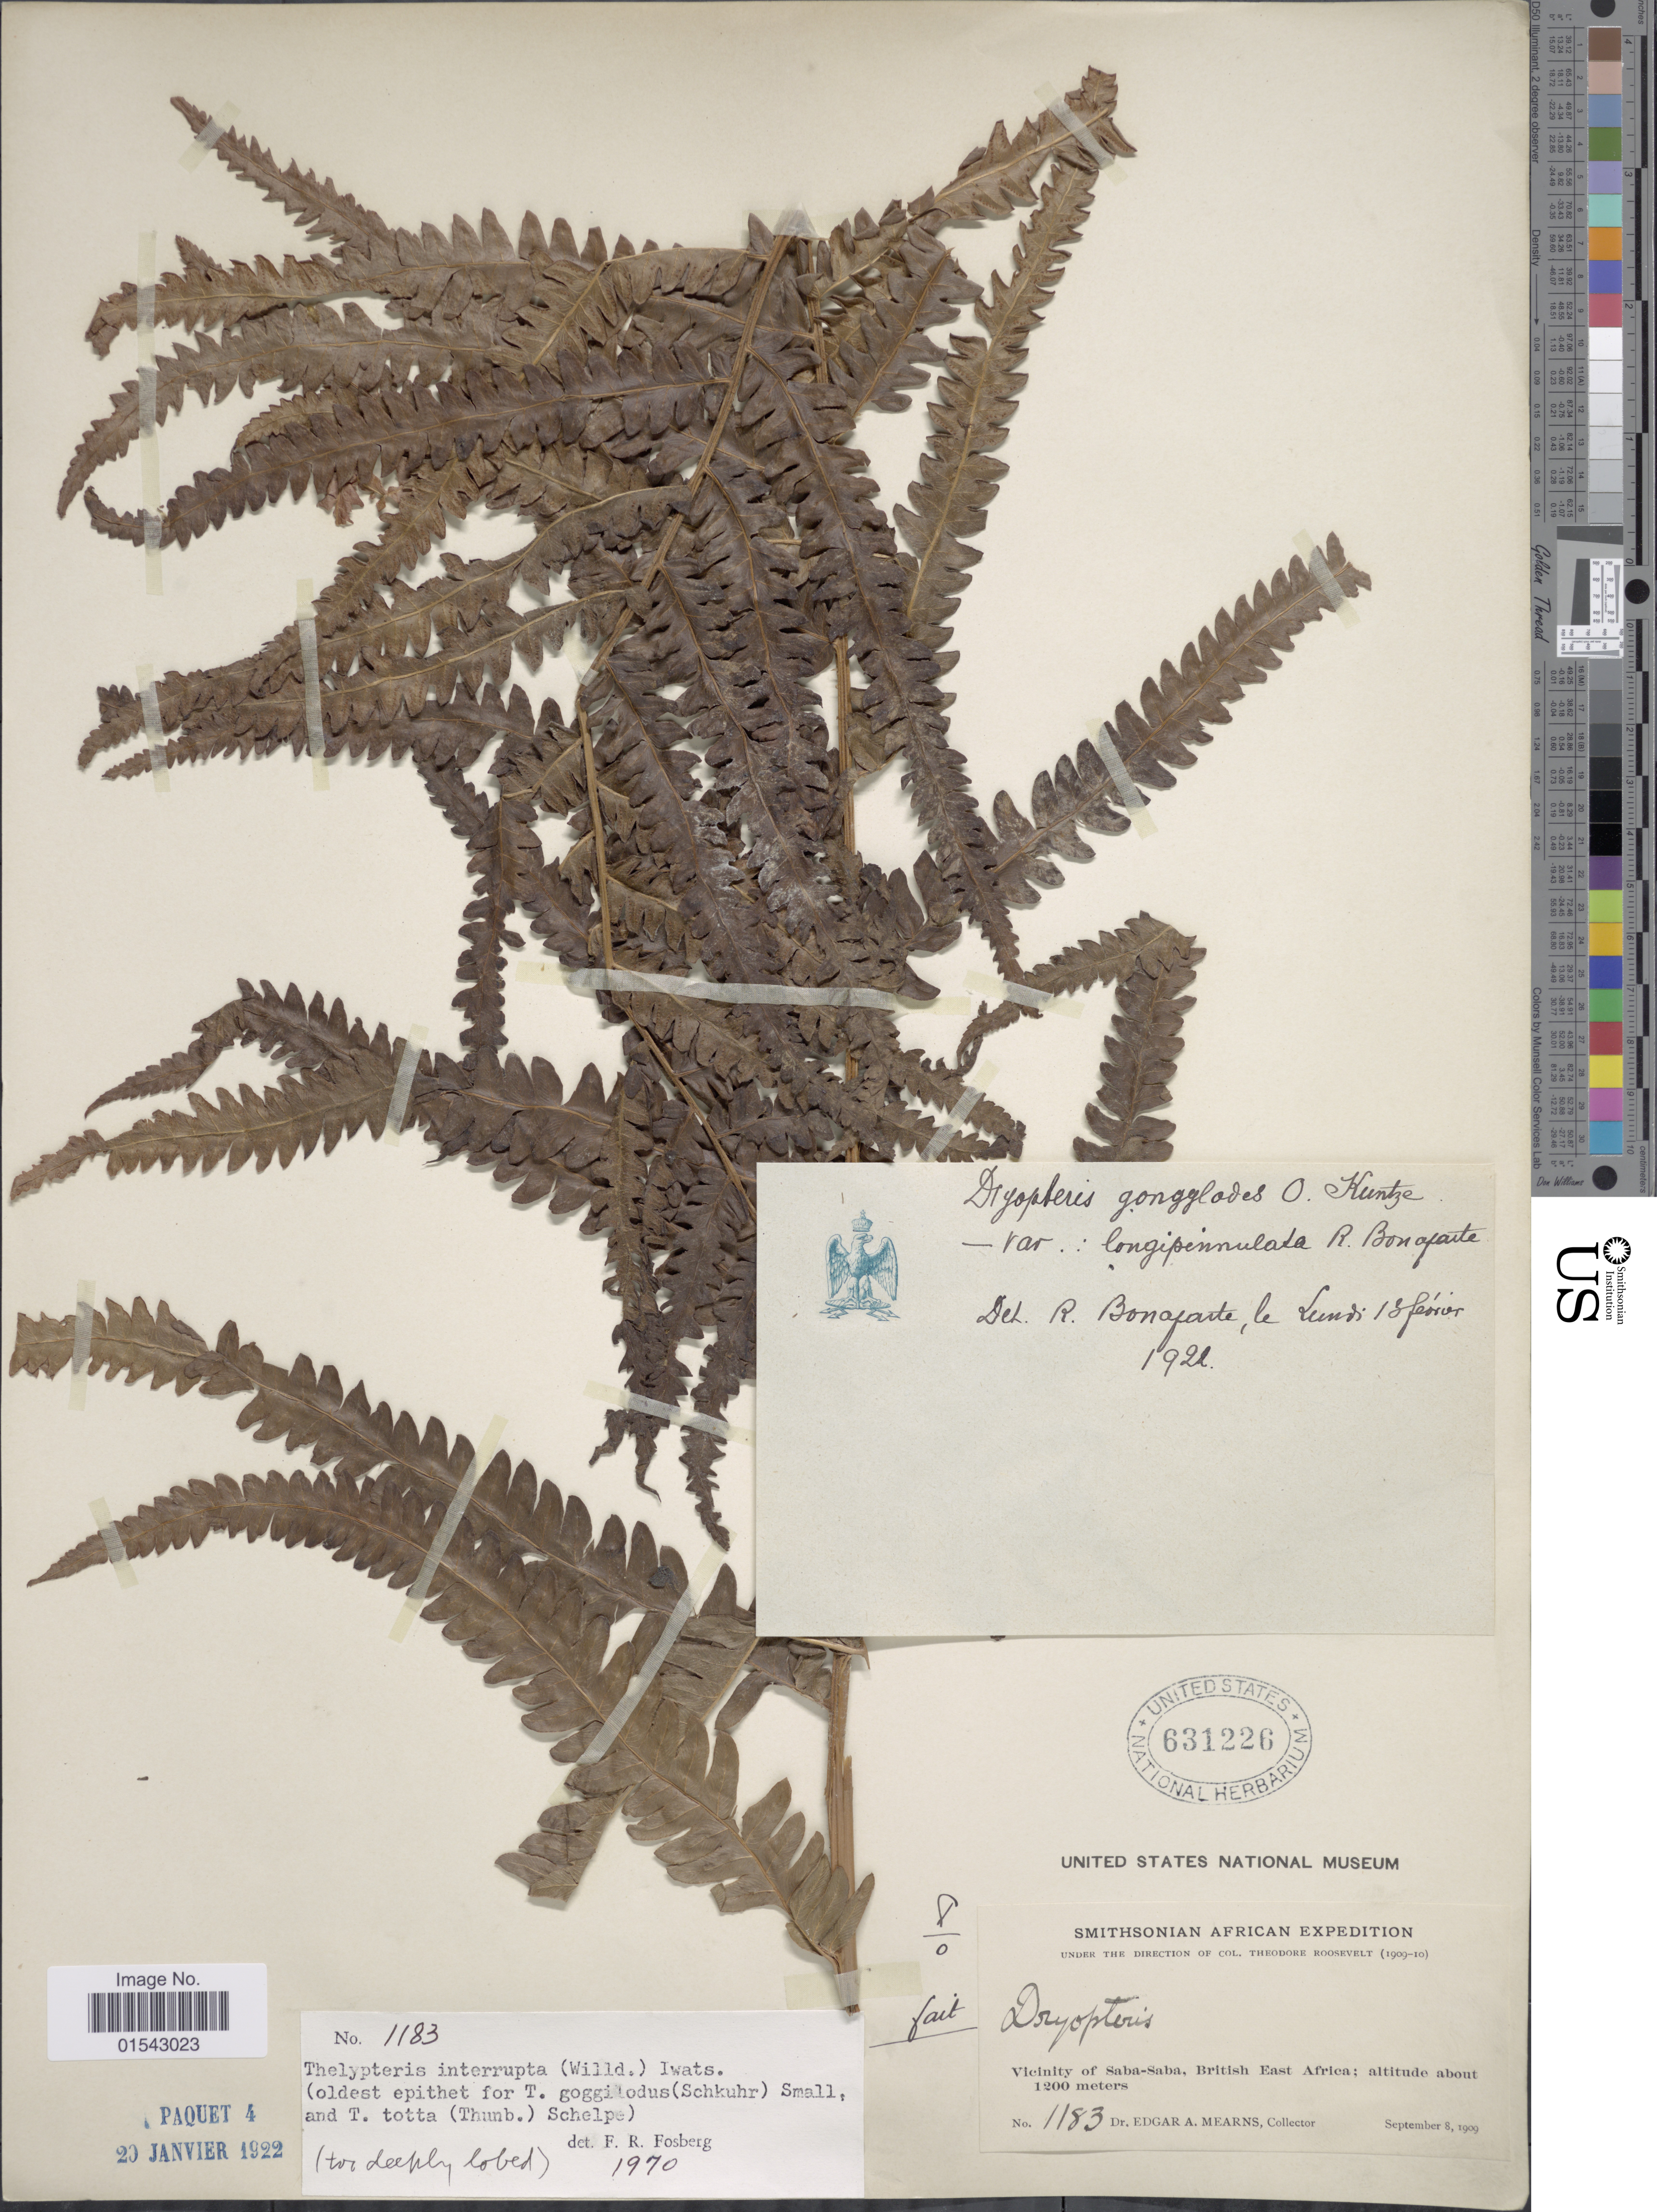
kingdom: Plantae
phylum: Tracheophyta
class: Polypodiopsida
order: Polypodiales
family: Thelypteridaceae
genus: Cyclosorus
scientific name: Cyclosorus interruptus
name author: (Willd.) H. Itô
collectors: E. A. Mearns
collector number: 1183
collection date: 1909-09-08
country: Kenya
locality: Vicinity of Saba-Saba, British East Africa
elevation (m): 1200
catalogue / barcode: US 631226